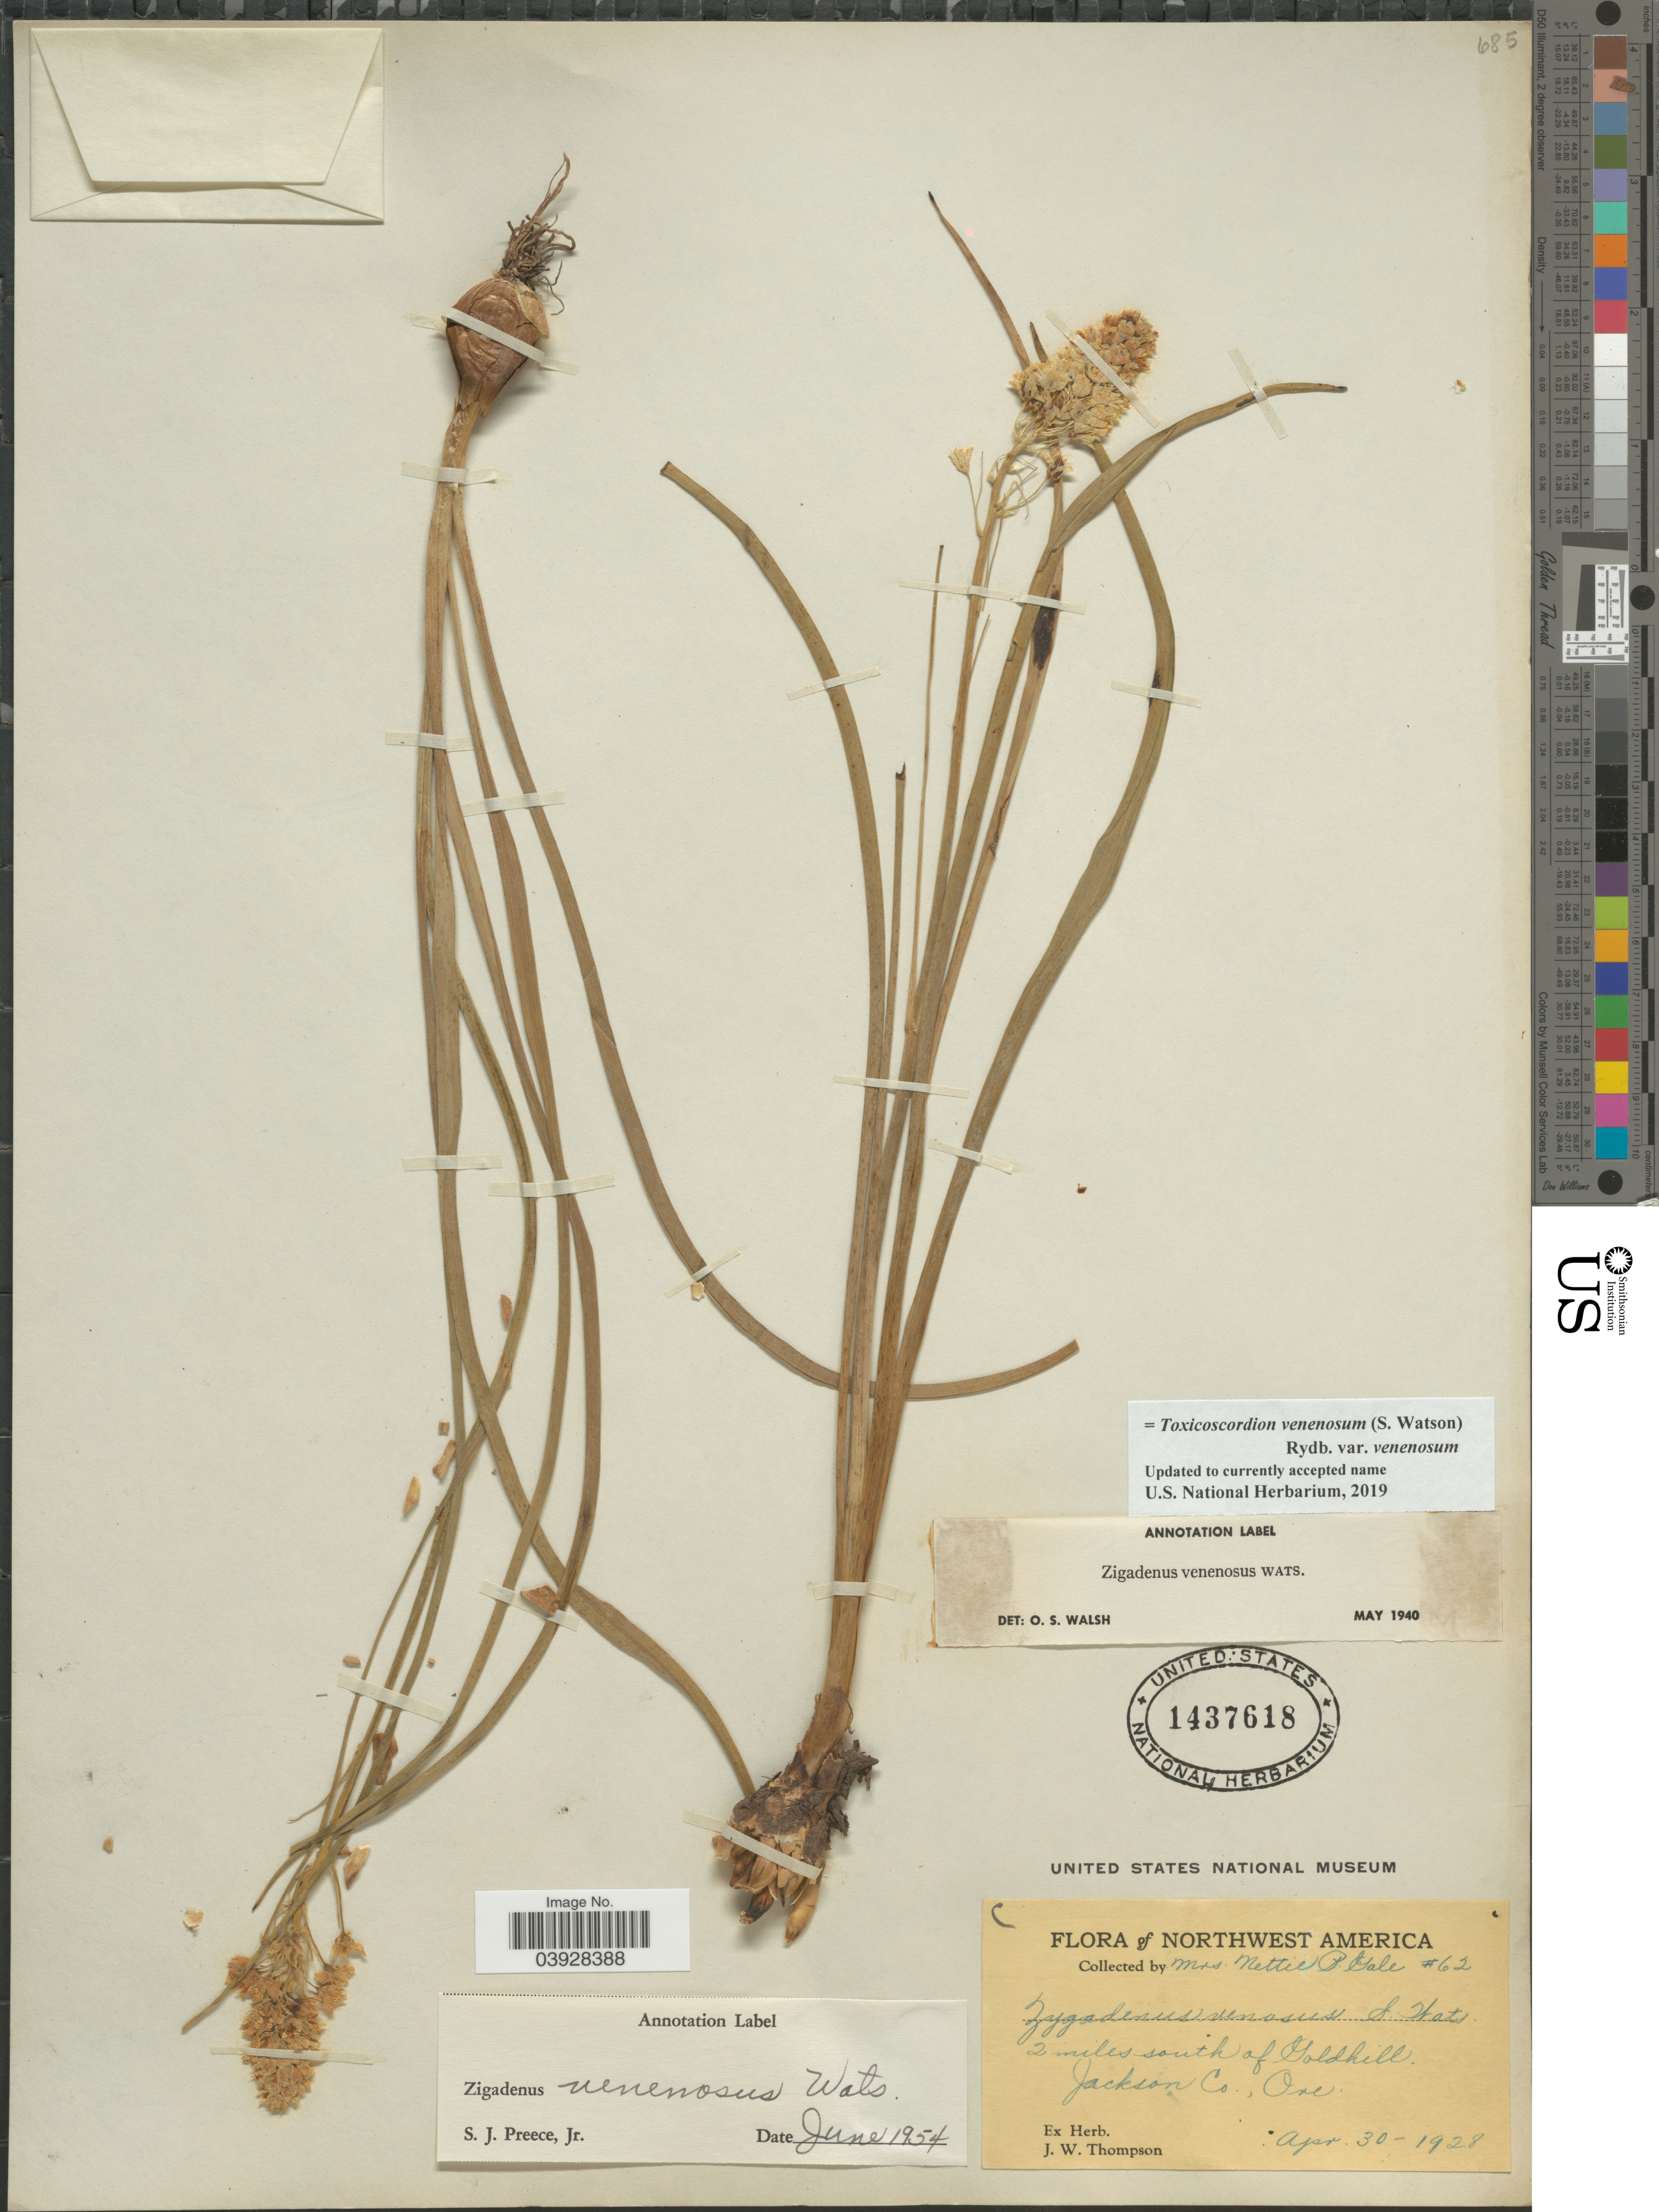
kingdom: Plantae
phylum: Tracheophyta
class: Liliopsida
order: Liliales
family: Melanthiaceae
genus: Toxicoscordion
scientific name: Toxicoscordion venenosum var. gramineum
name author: (Rydb.) Brasher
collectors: N. Gale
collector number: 62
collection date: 1928-04-30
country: United States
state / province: Oregon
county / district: Jackson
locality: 2 miles south of Goldhill. Jackson Co.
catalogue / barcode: US 1437618